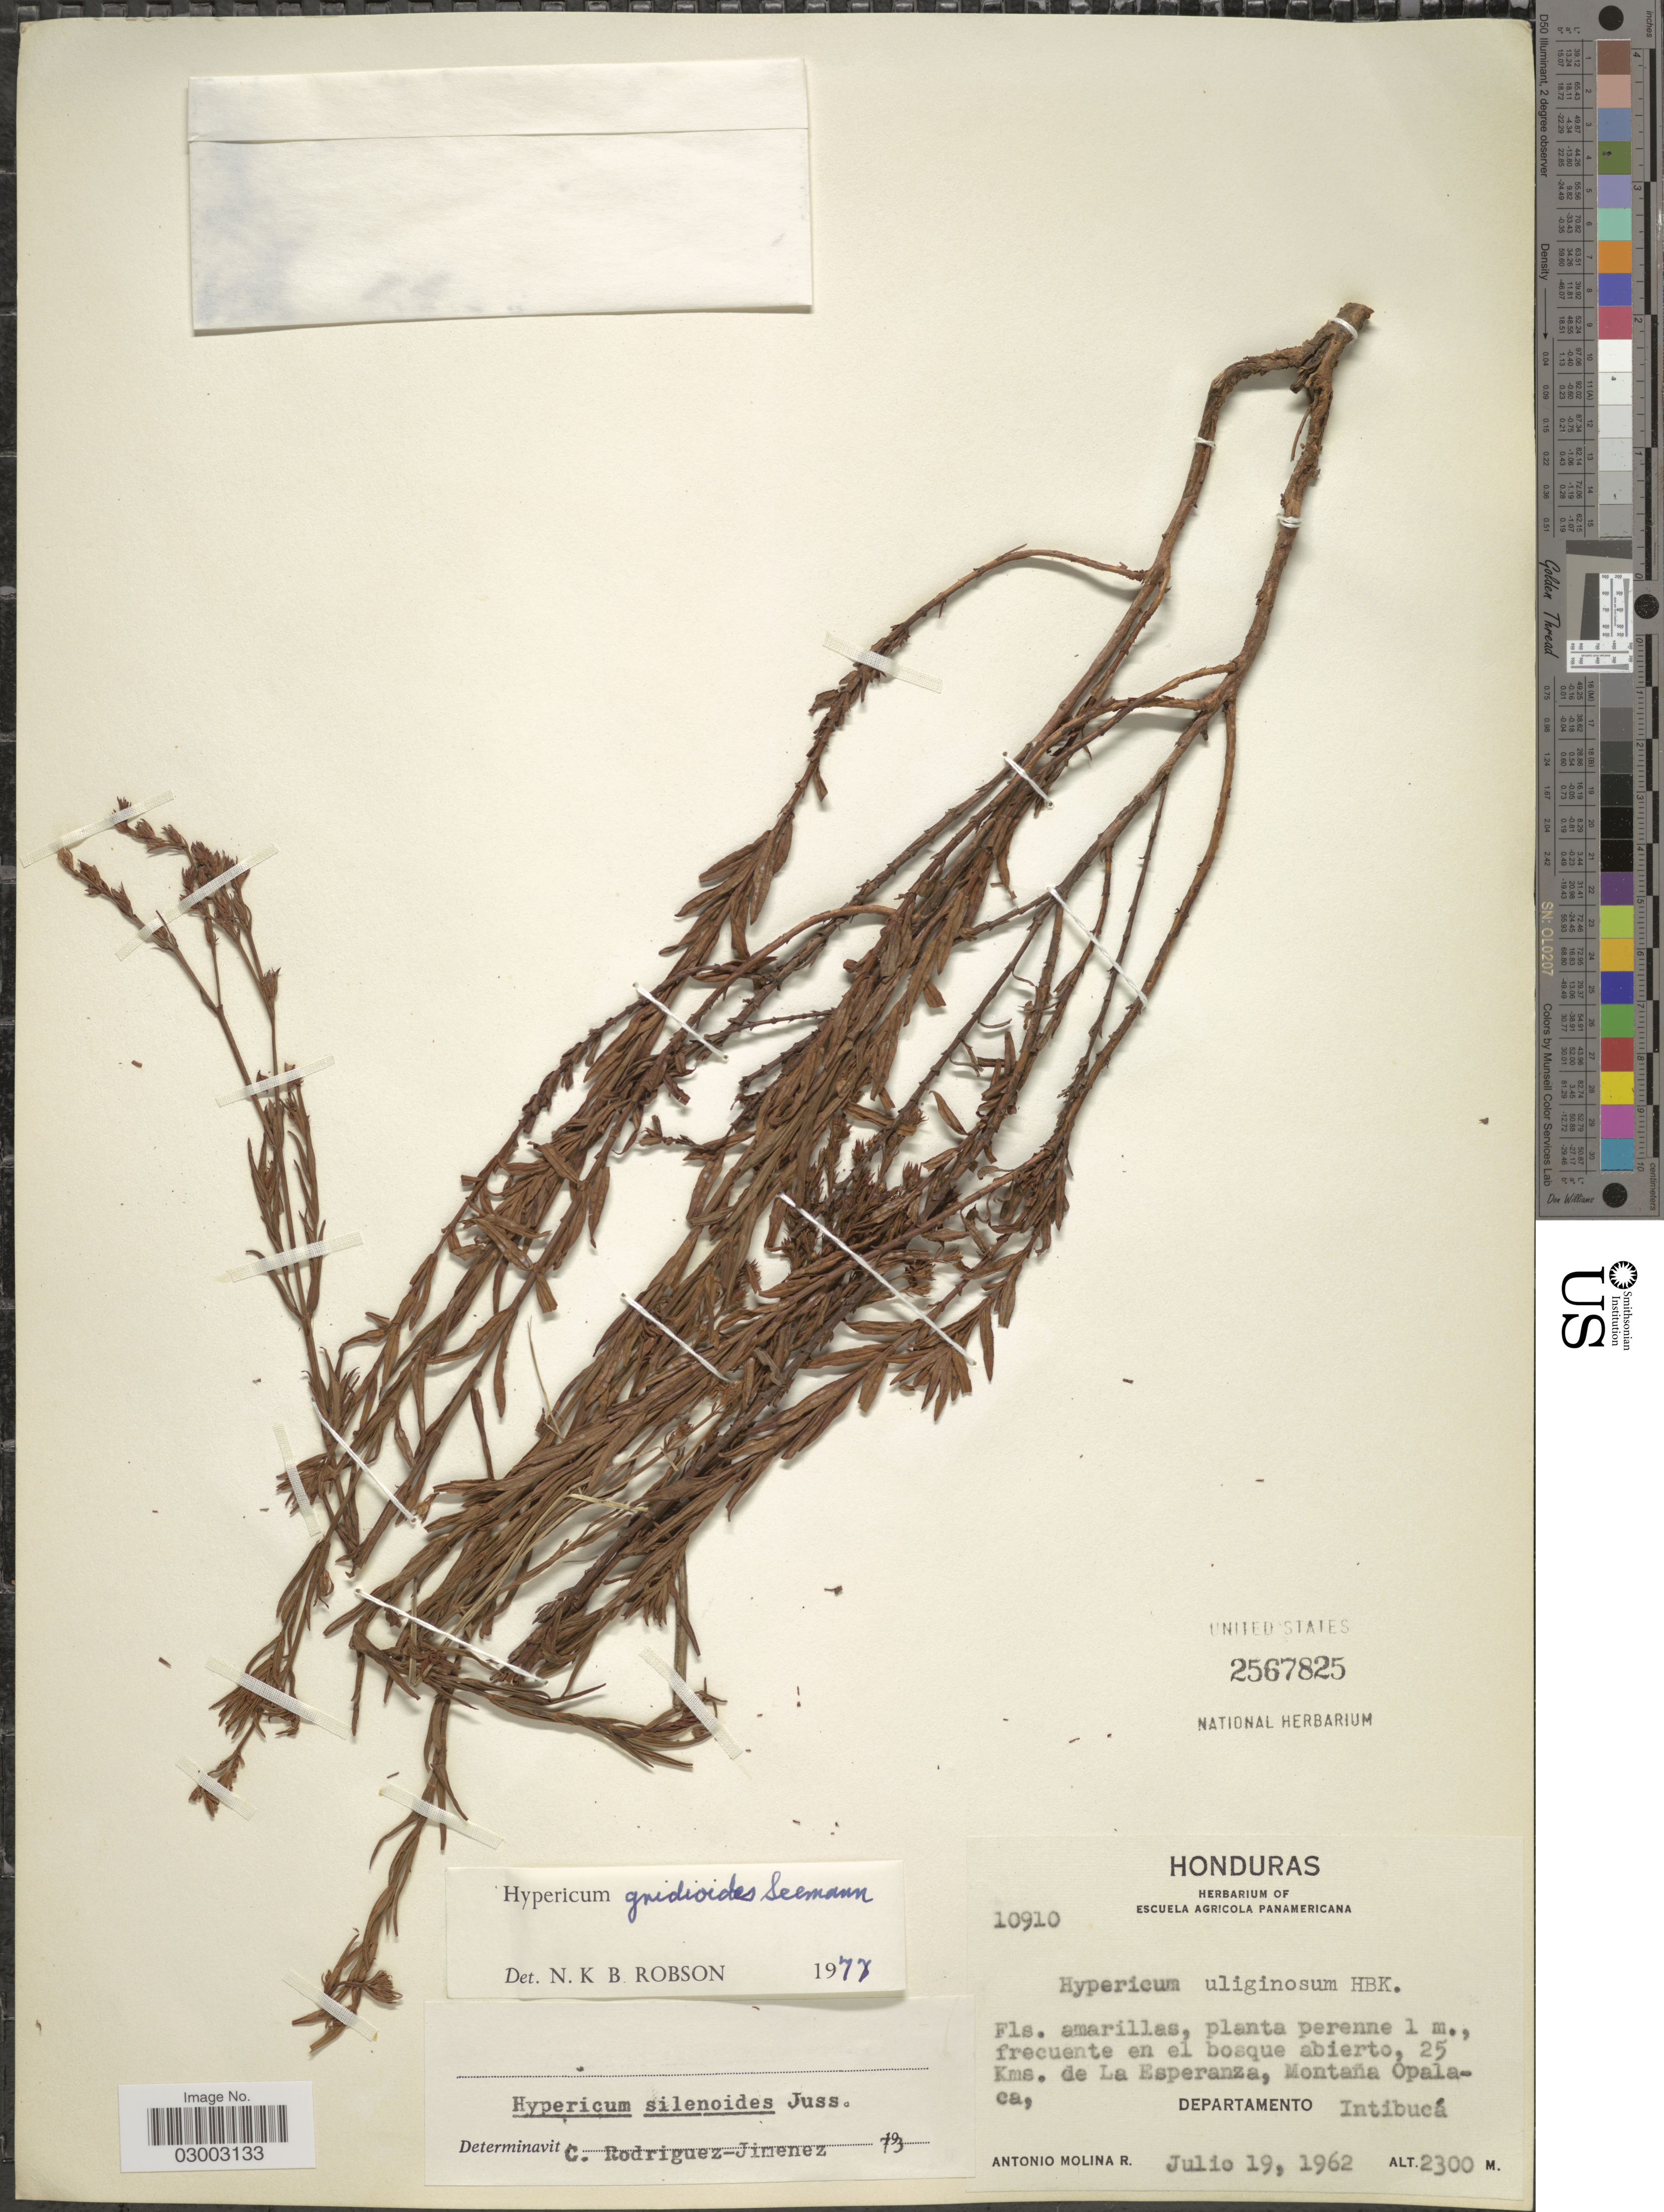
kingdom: Plantae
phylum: Tracheophyta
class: Magnoliopsida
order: Malpighiales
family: Hypericaceae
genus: Hypericum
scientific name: Hypericum gnidioides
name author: Seem.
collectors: A. Molina R.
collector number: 10910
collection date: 1962-07-19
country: Honduras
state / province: Intibuca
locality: Frecuente en el bosque abierto, 25 Kms. de La Esperanza, Montaña Opalaca, Departamento Intibucá.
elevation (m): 2300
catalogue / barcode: US 2567825